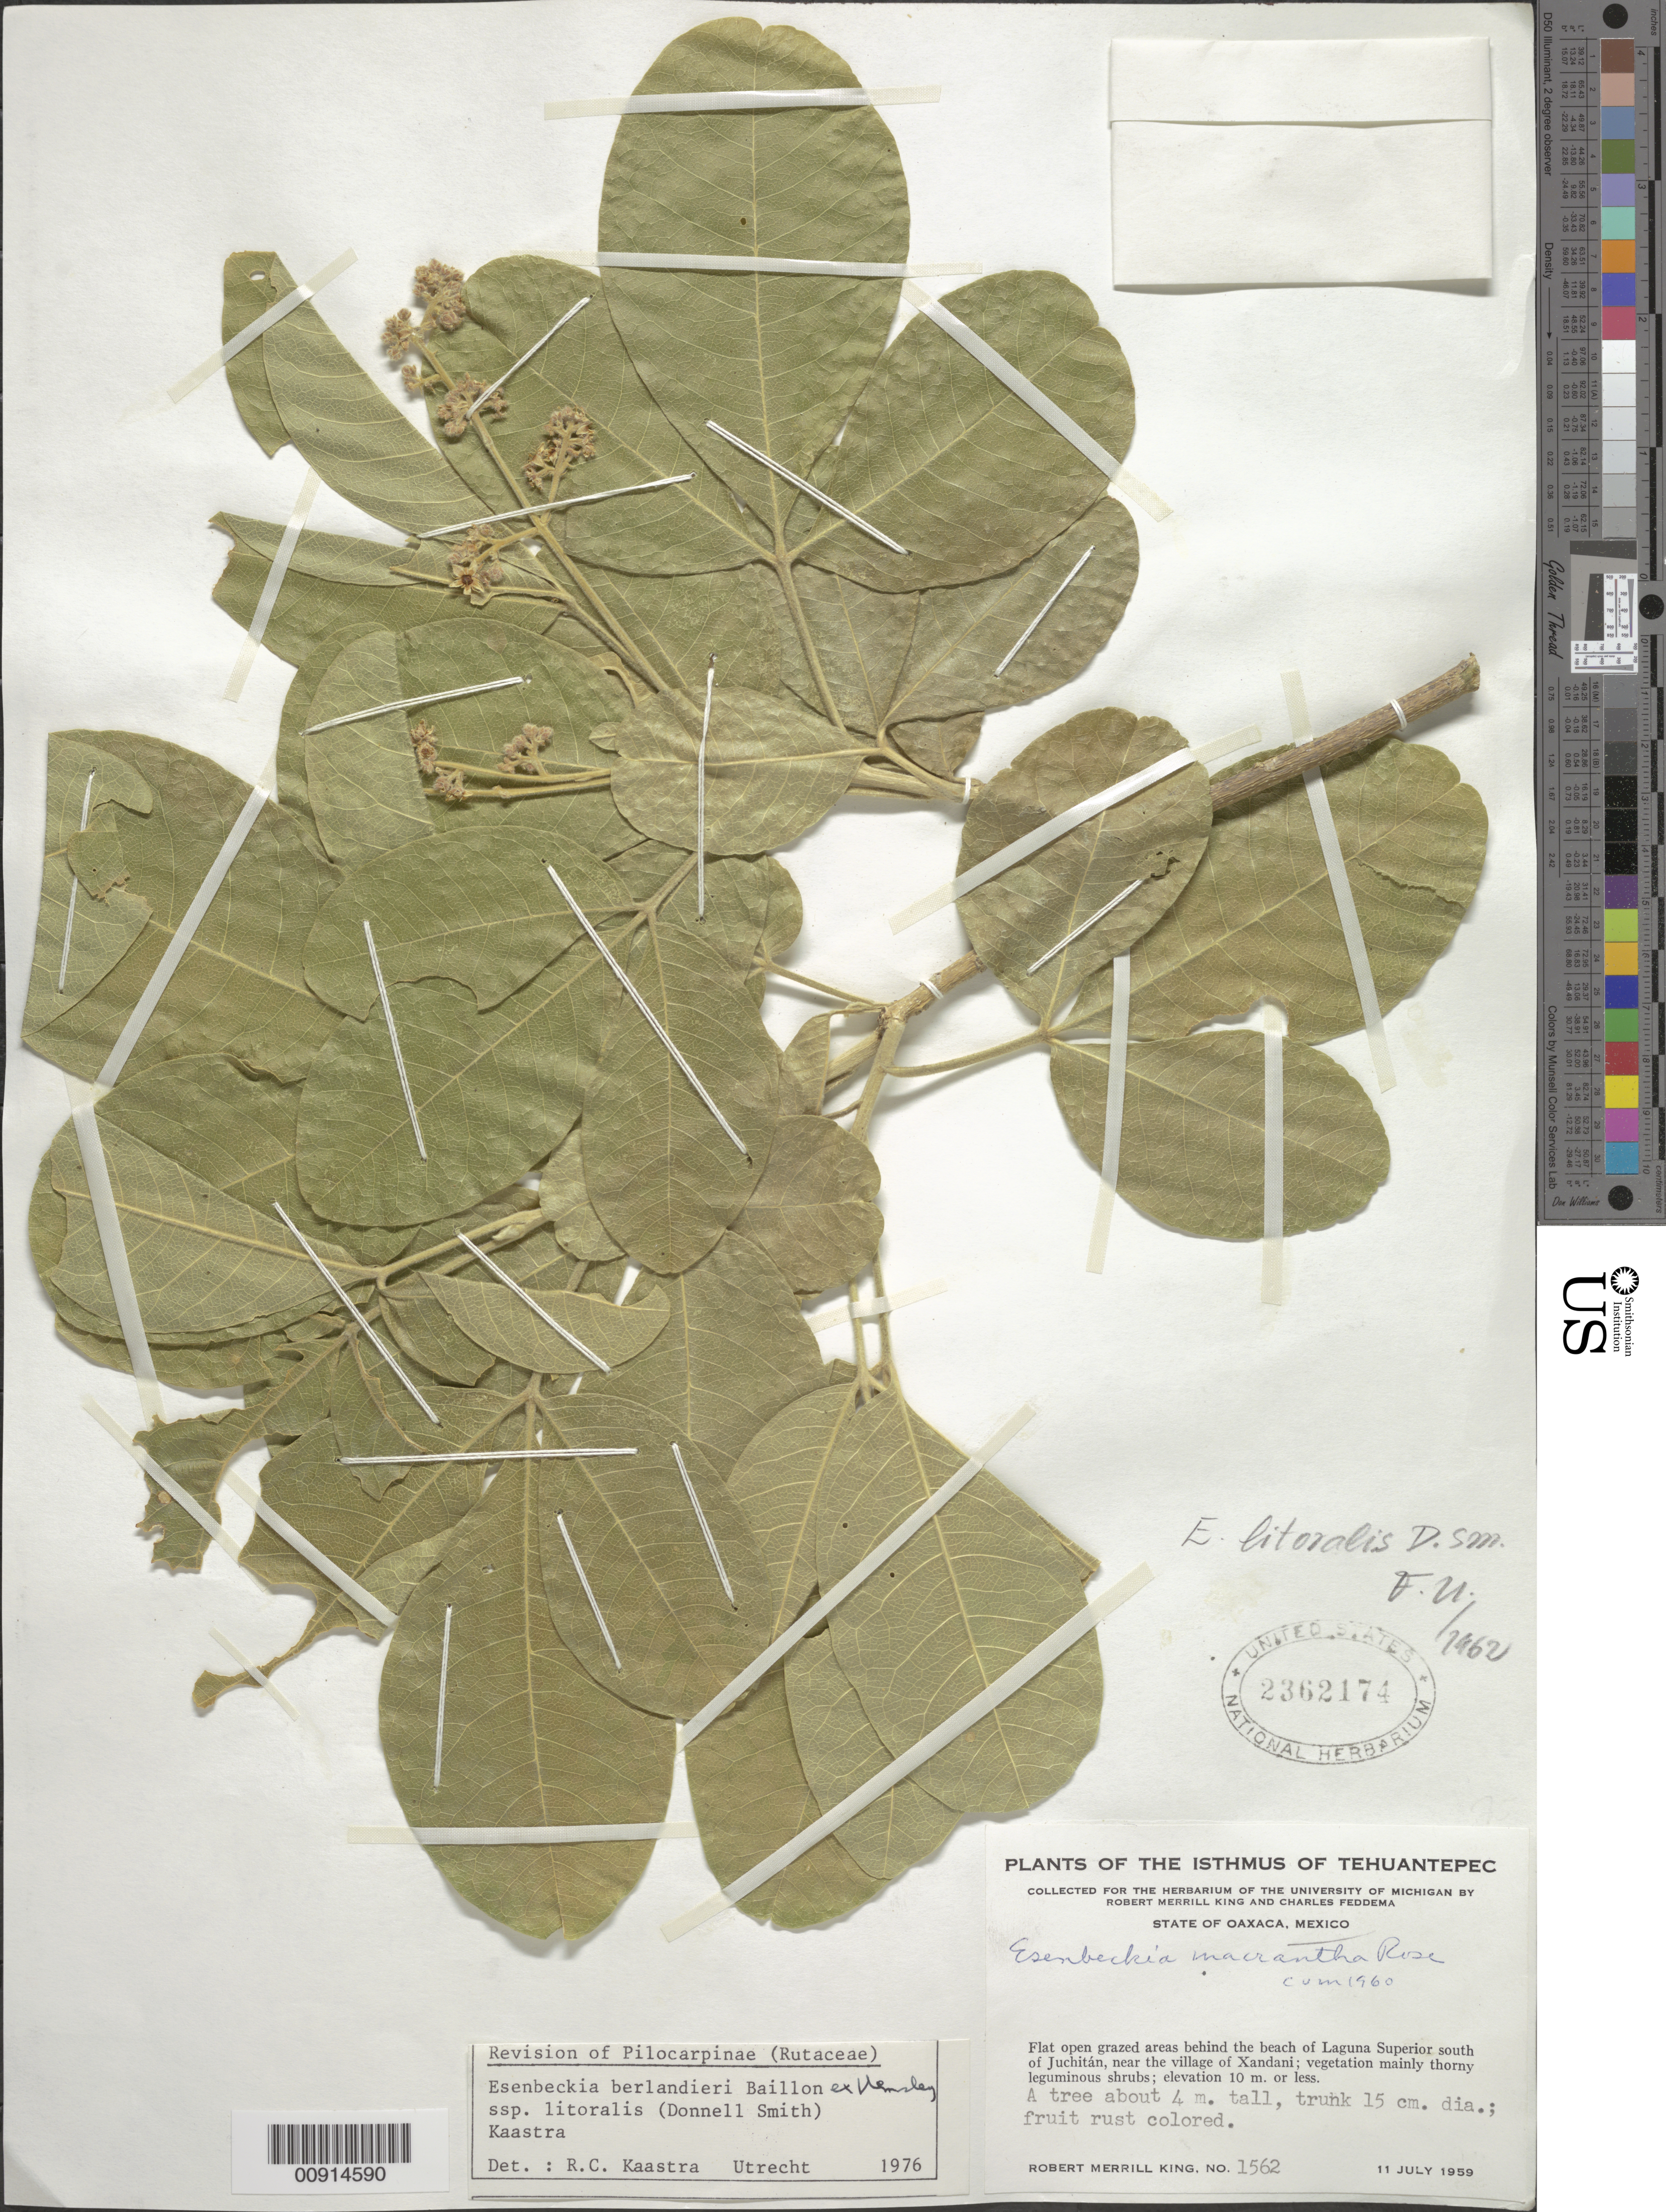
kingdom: Plantae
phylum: Tracheophyta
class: Magnoliopsida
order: Sapindales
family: Rutaceae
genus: Esenbeckia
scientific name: Esenbeckia berlandieri subsp. litoralis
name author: (Donn. Sm.) Kaastra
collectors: R. M. King & C. Feddema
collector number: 1562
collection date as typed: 11 Jul 1959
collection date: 1959-07-11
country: Mexico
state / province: Oaxaca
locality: Flat open grazed areas behind the beach of Laguna Superior south of Juchitán, near the village of Xandani. Isthmus of Tehuantepec, Oaxaca.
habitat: Flat open grazed areas; vegetation mainly thorny leguminous shrubs.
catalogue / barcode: US 2362174